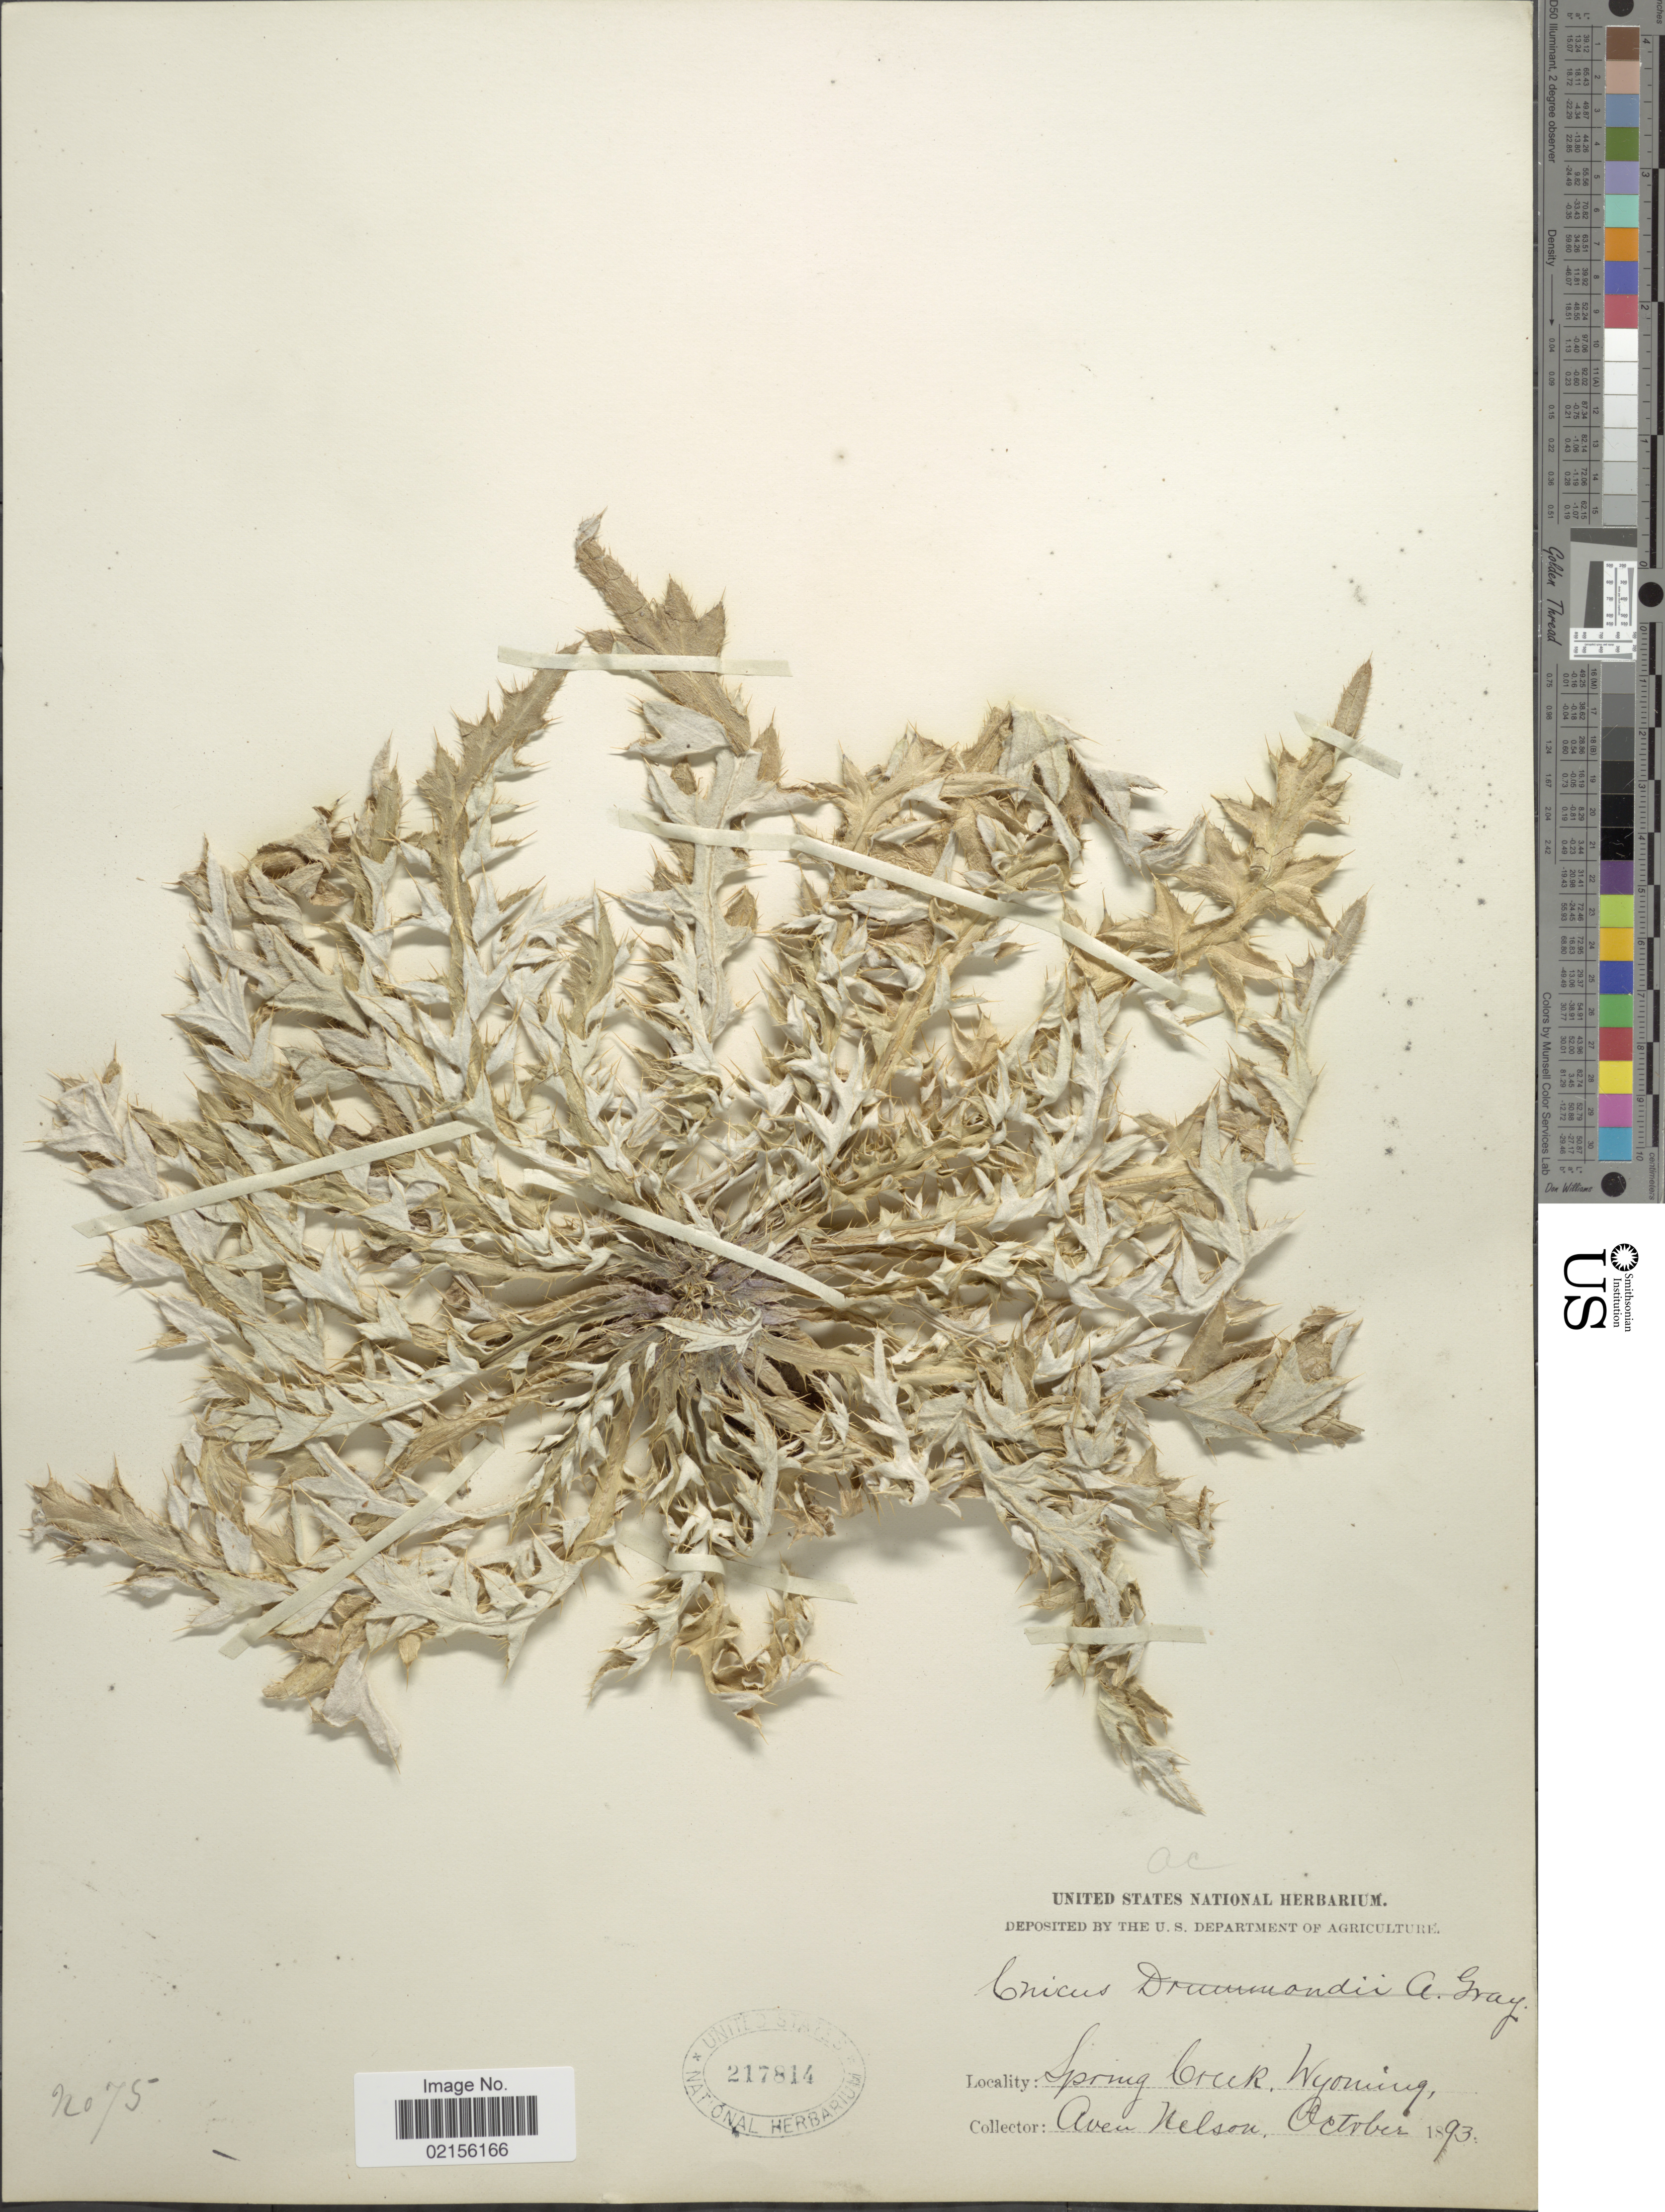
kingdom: Plantae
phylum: Tracheophyta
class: Magnoliopsida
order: Asterales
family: Asteraceae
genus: Cirsium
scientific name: Cirsium scariosum var. americanum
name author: (A. Gray) D.J. Keil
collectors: A. Nelson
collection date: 1893-10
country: United States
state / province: Wyoming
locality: Spring Creek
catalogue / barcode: US 217814